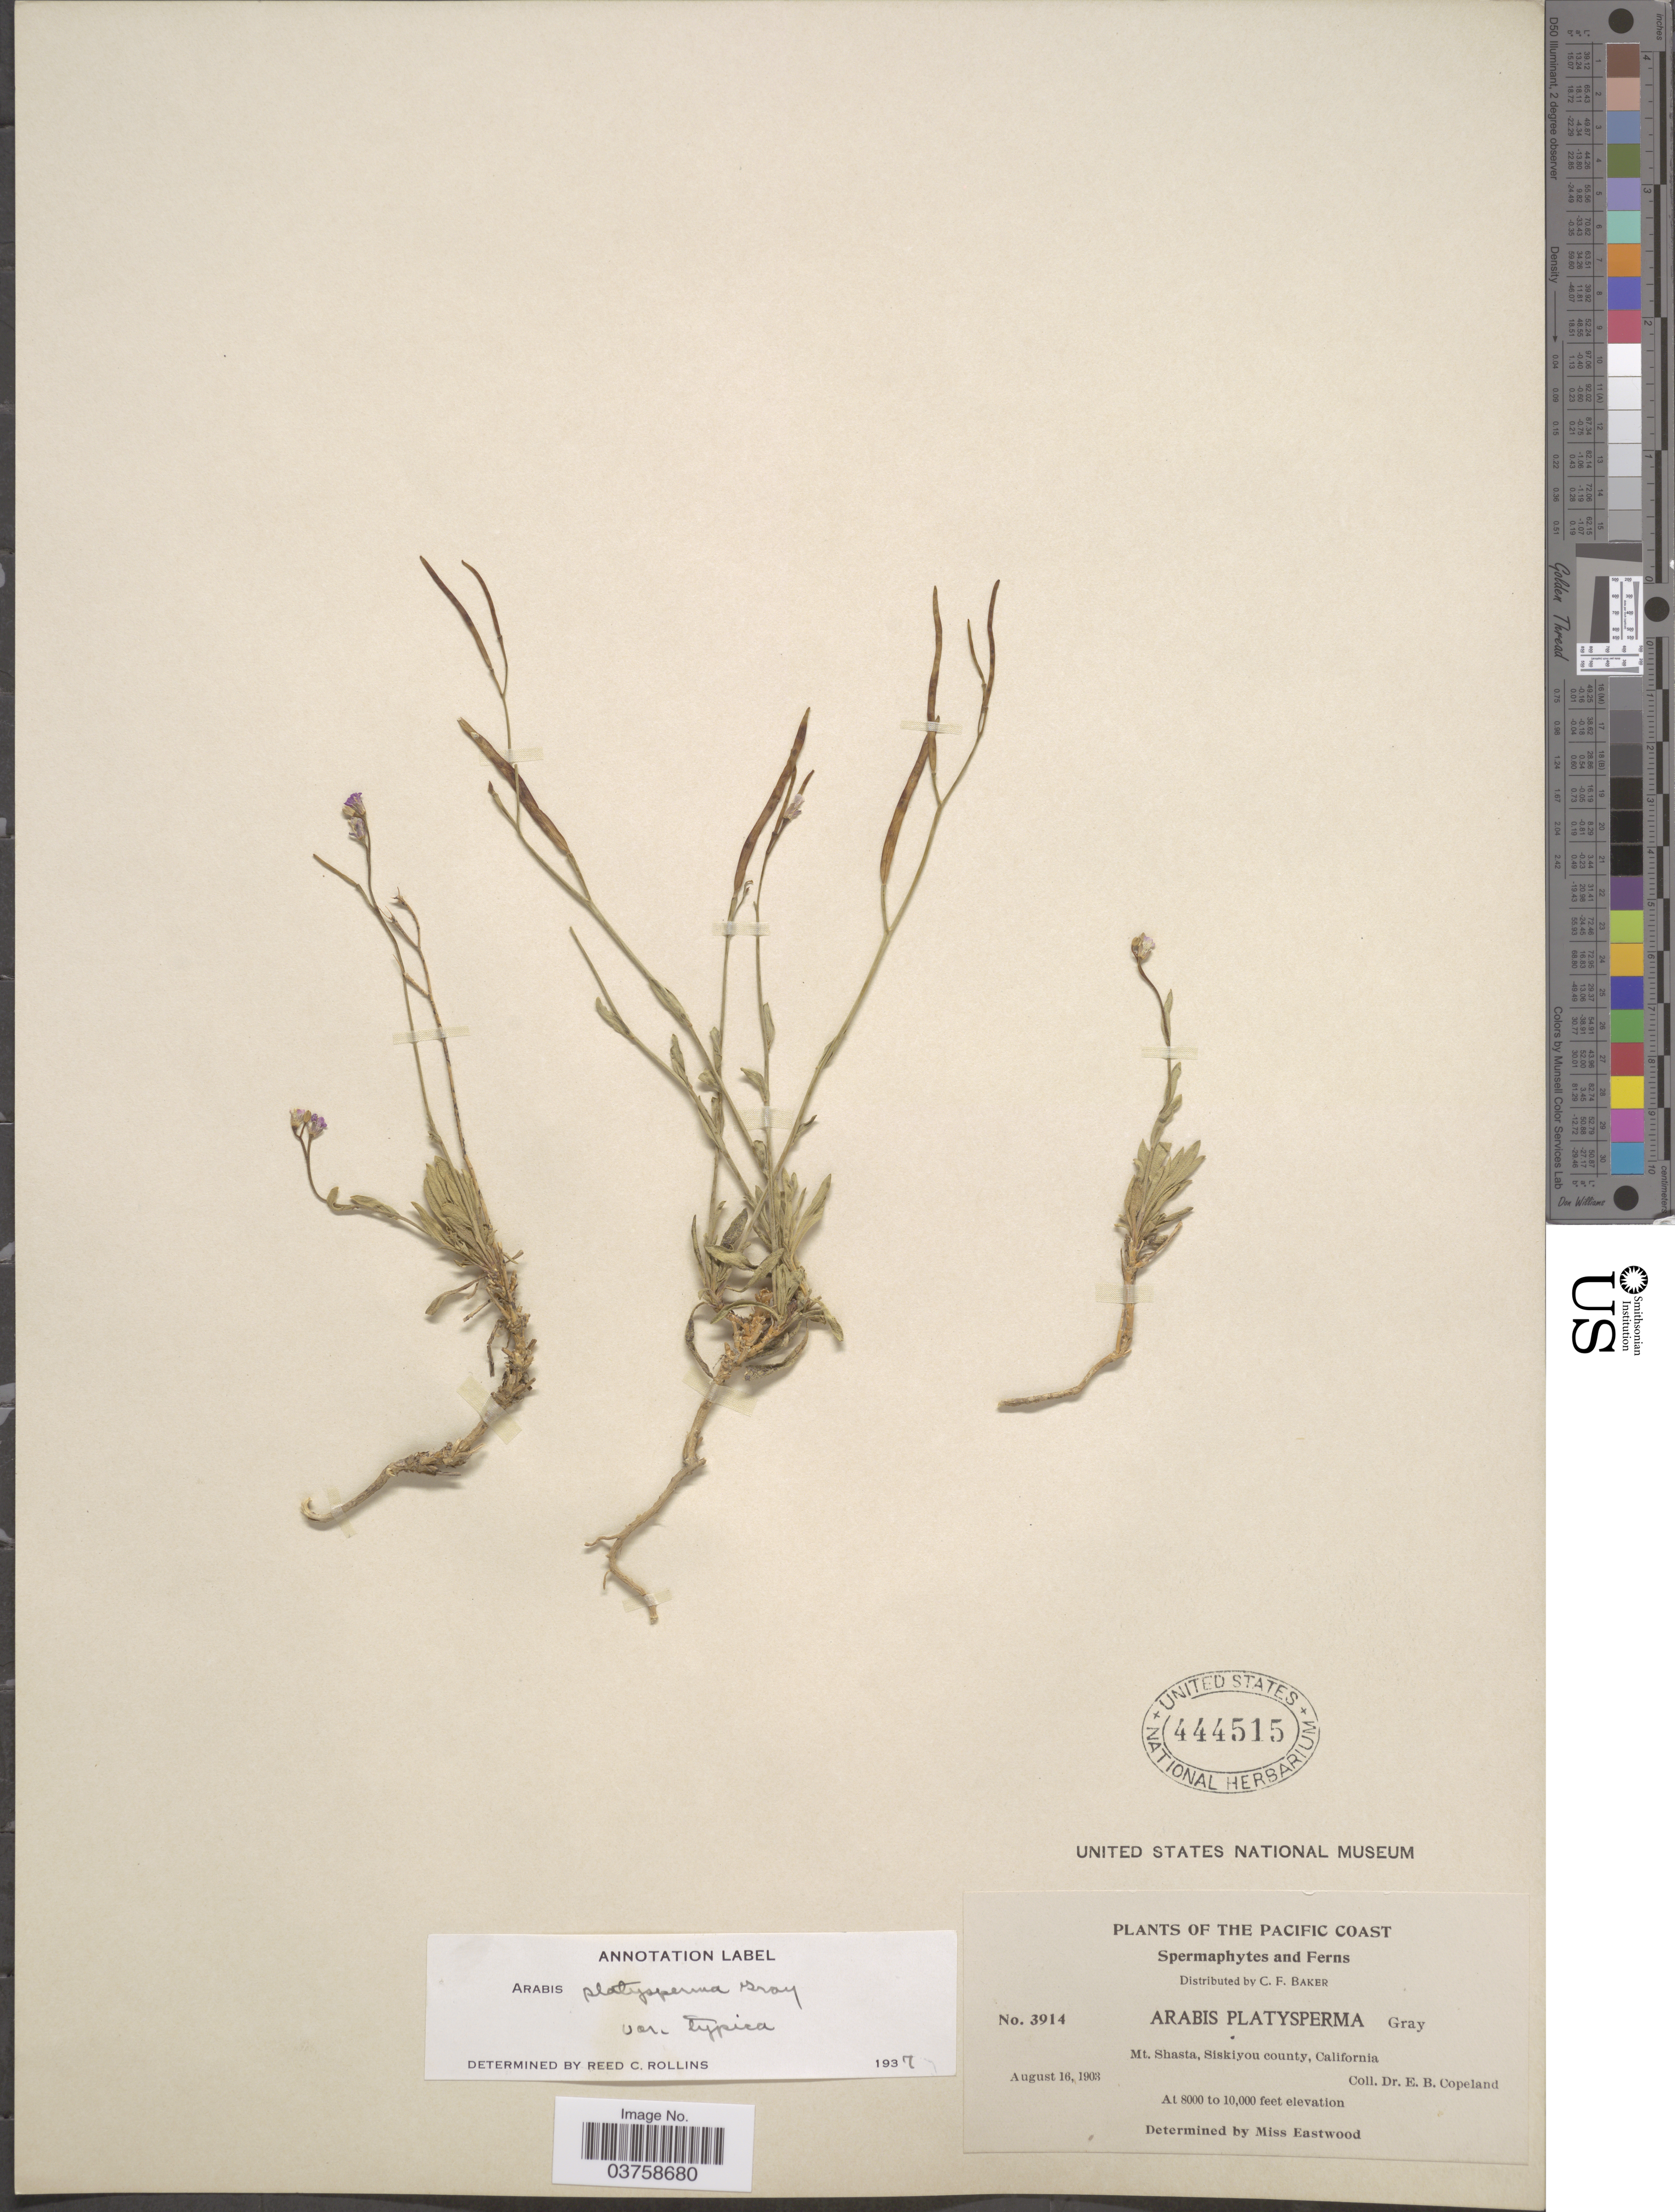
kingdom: Plantae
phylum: Tracheophyta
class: Magnoliopsida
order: Brassicales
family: Brassicaceae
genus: Arabis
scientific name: Arabis platysperma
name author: A. Gray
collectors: E. B. Copeland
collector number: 3914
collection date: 1903-08-16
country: United States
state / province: California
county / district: Siskiyou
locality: The Pacific Coast. Mt. Shasta, Siskiyou county.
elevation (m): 2438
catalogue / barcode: US 444515